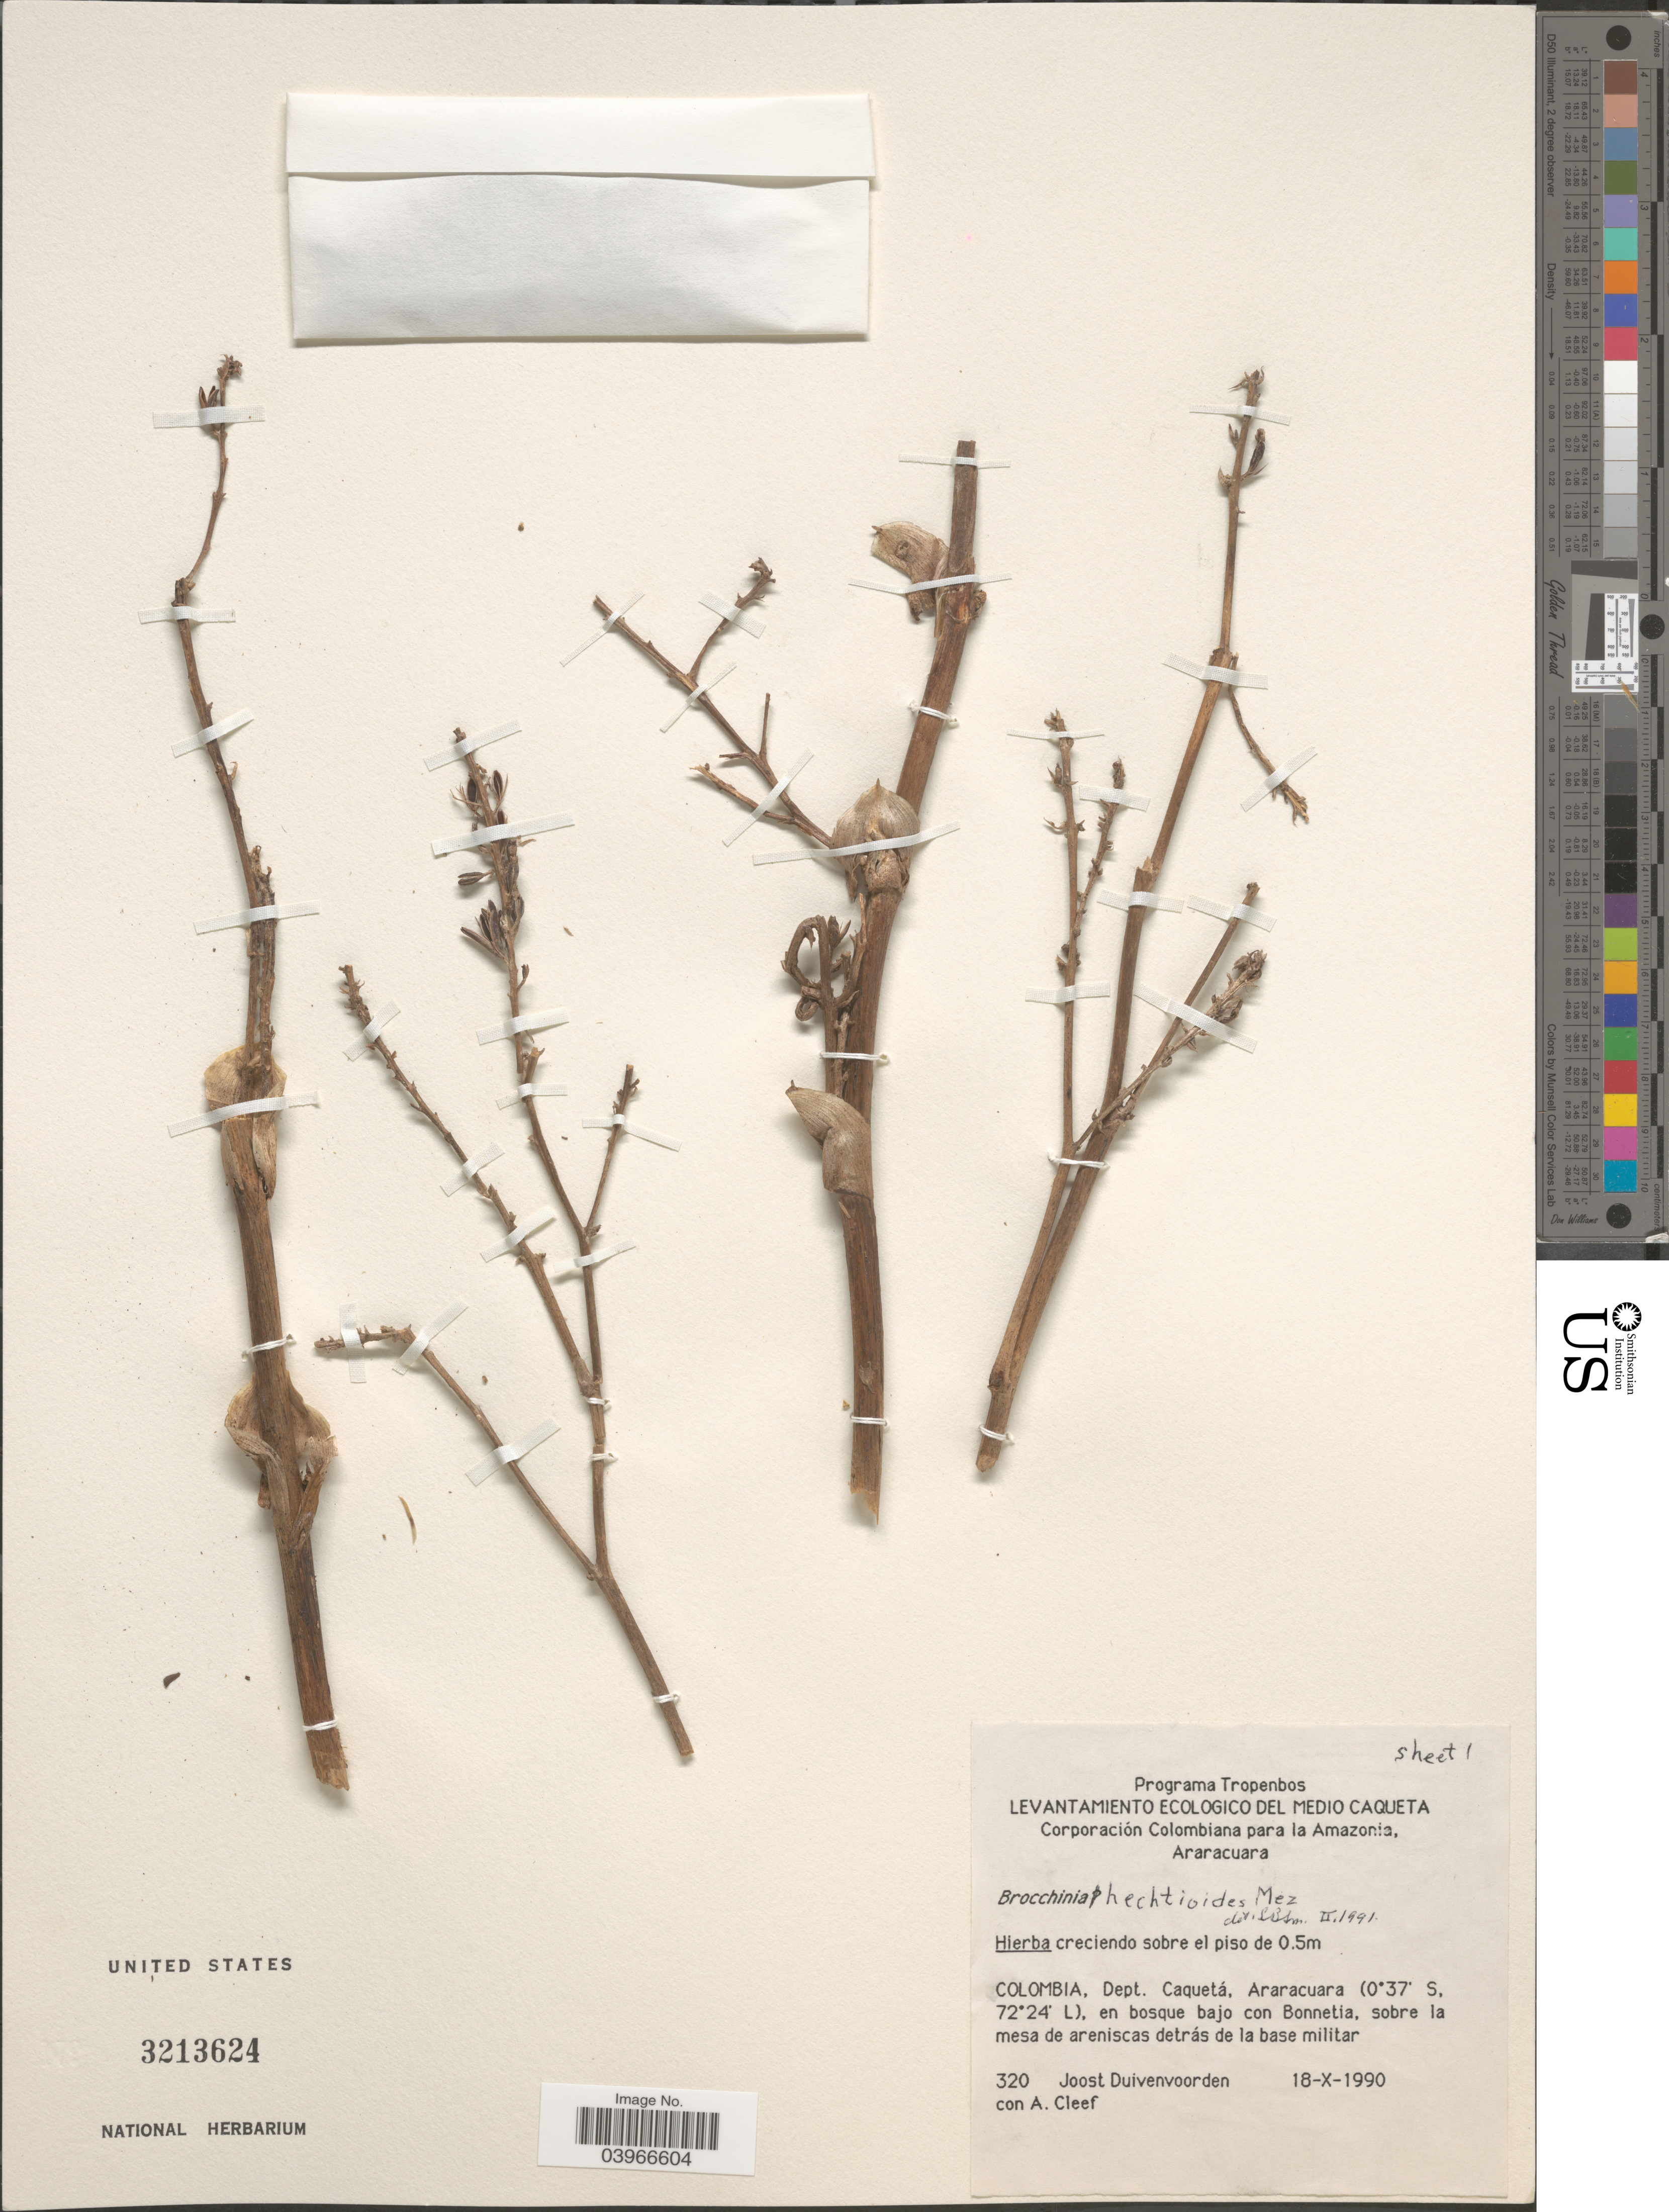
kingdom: Plantae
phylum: Tracheophyta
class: Liliopsida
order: Poales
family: Bromeliaceae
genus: Brocchinia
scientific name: Brocchinia hechtioides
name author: Mez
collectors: J. Duivenvoorden & A. M. Cleef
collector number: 320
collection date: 1990-10-18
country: Colombia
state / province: Caquetá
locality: Dept. Caquetá, Araracuara, en bosque bajo con Bonnetia, sobre la mesa de areniscas detrás de la base militar.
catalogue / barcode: US 3213624